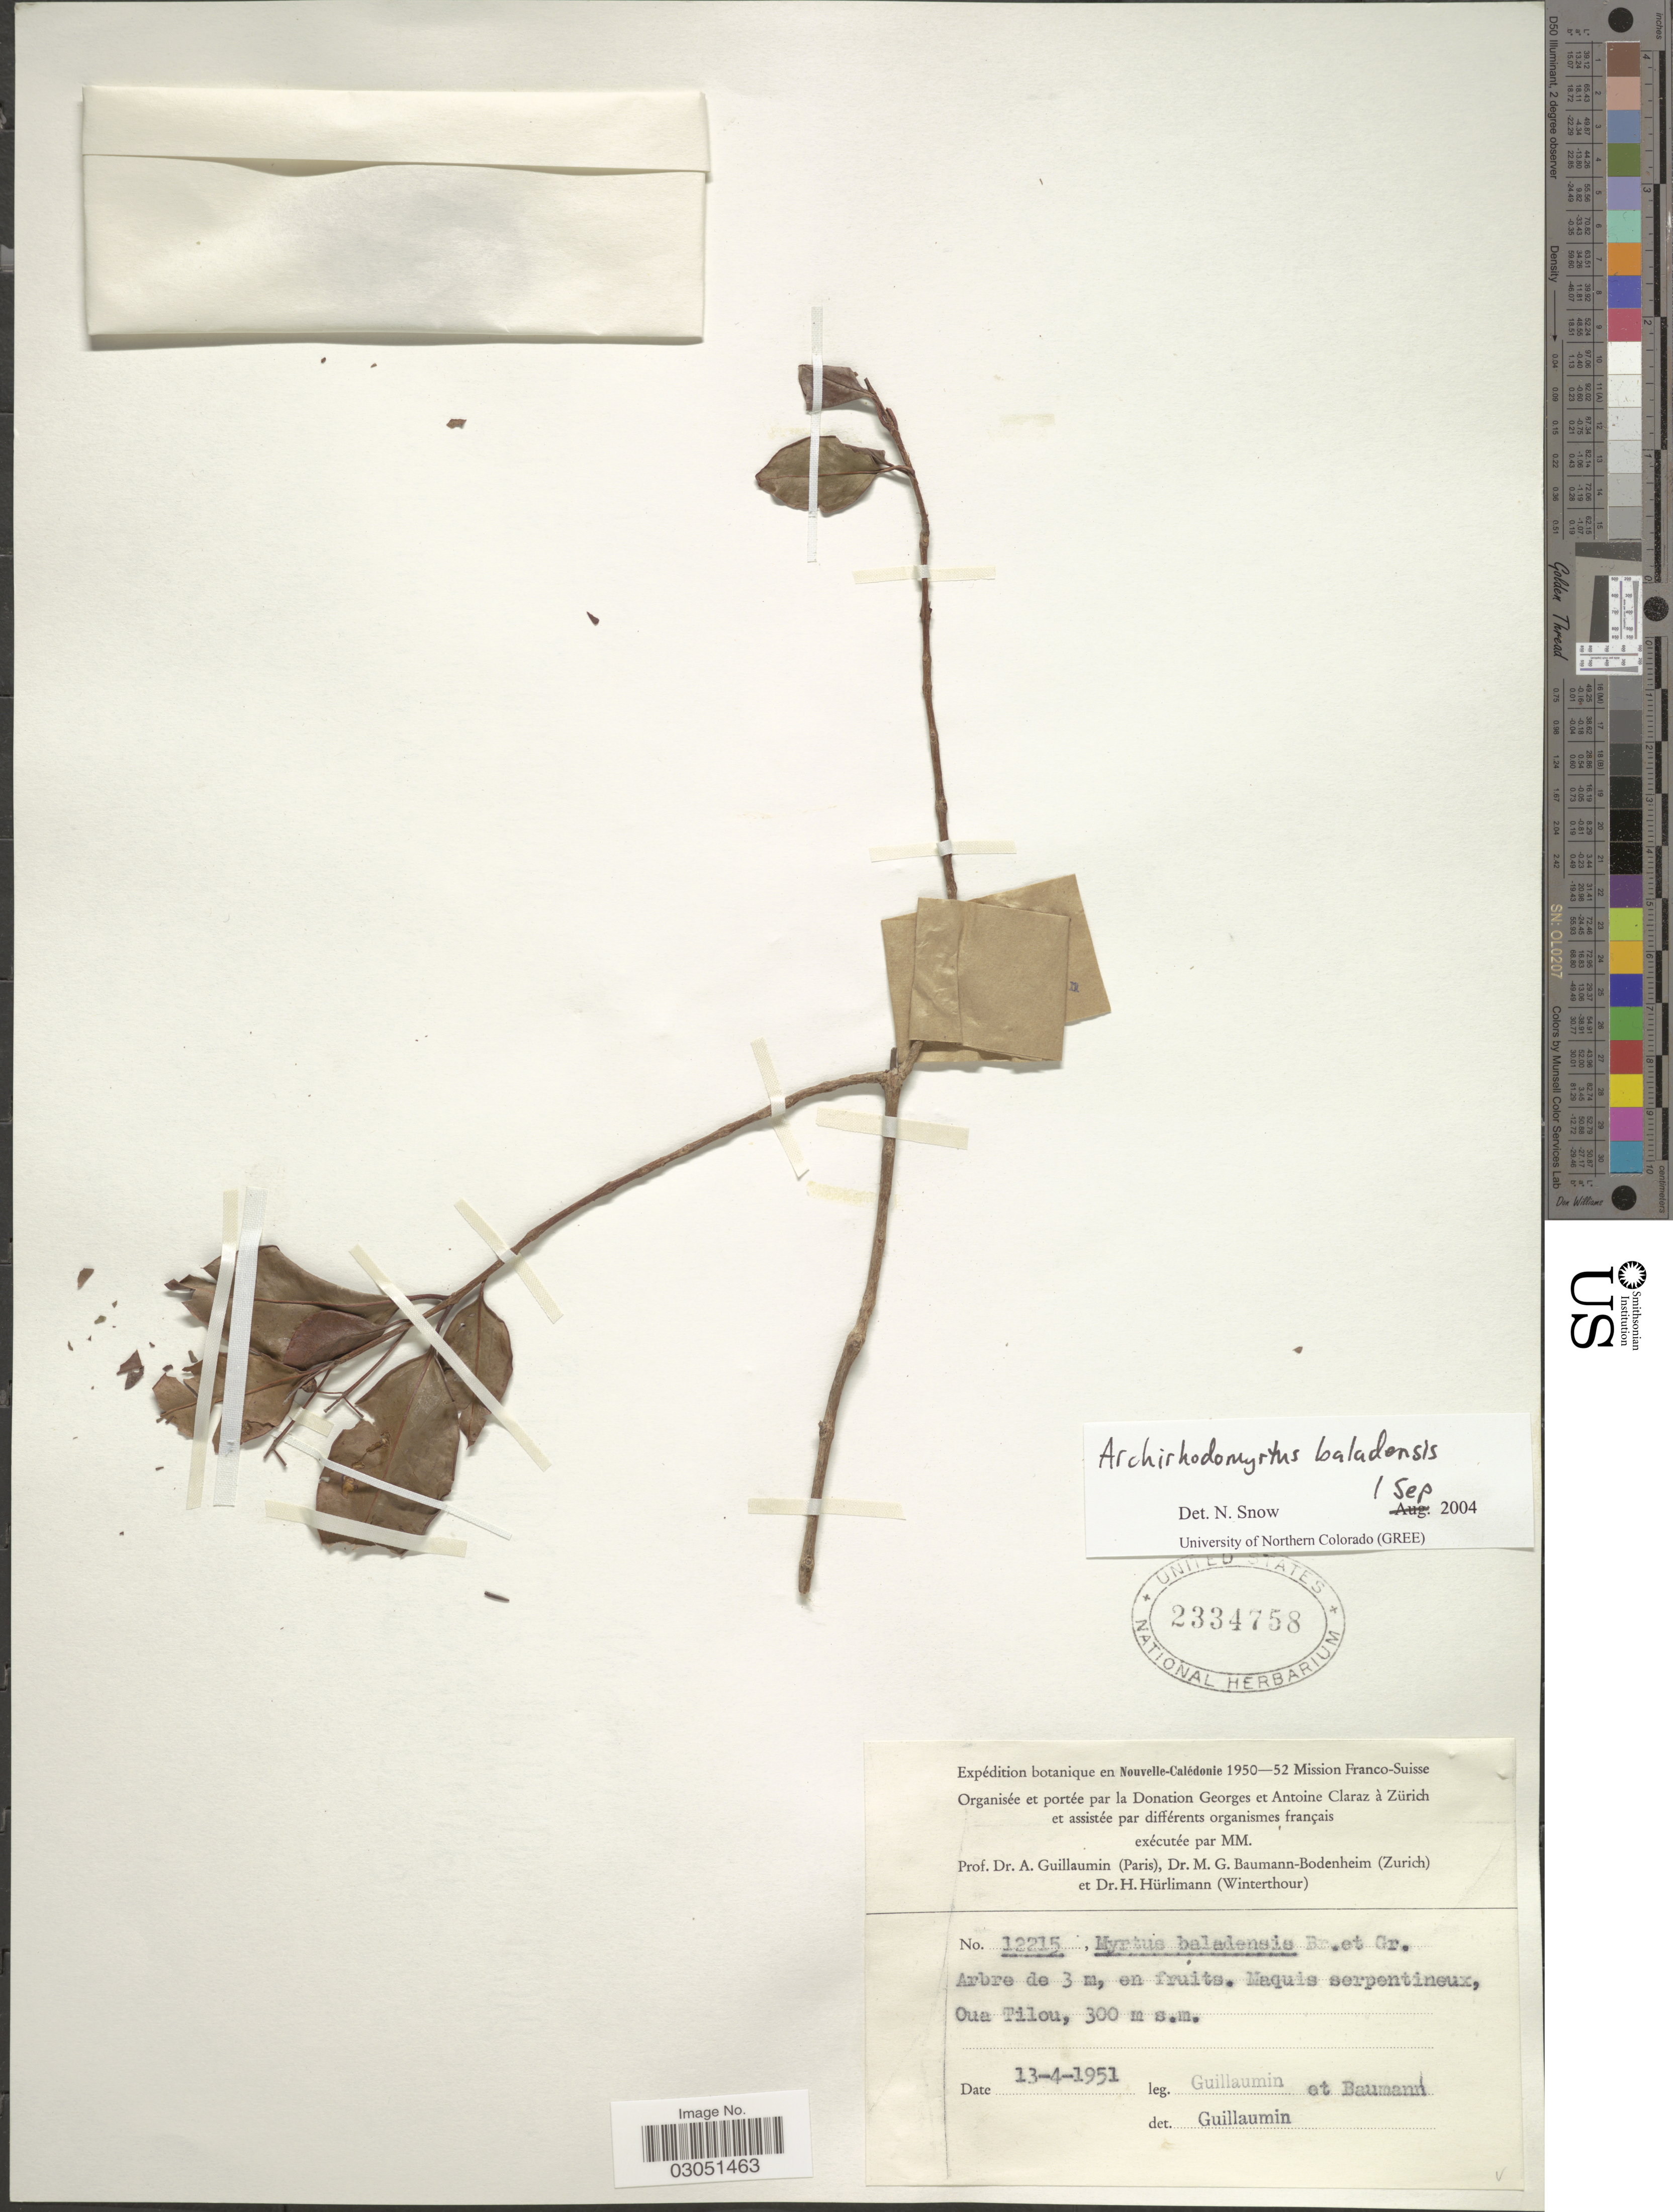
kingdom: Plantae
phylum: Tracheophyta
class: Magnoliopsida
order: Myrtales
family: Myrtaceae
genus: Archirhodomyrtus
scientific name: Archirhodomyrtus baladensis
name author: (Brongn. & Gris) Burret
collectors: A. Guillaumin & M. G. Baumann-Bodenheim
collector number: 12215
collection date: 1951-04-13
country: New Caledonia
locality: Nouvelle-Calédonie, Maquis serpentineux, Oua Tilou.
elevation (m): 300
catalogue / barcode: US 2334758